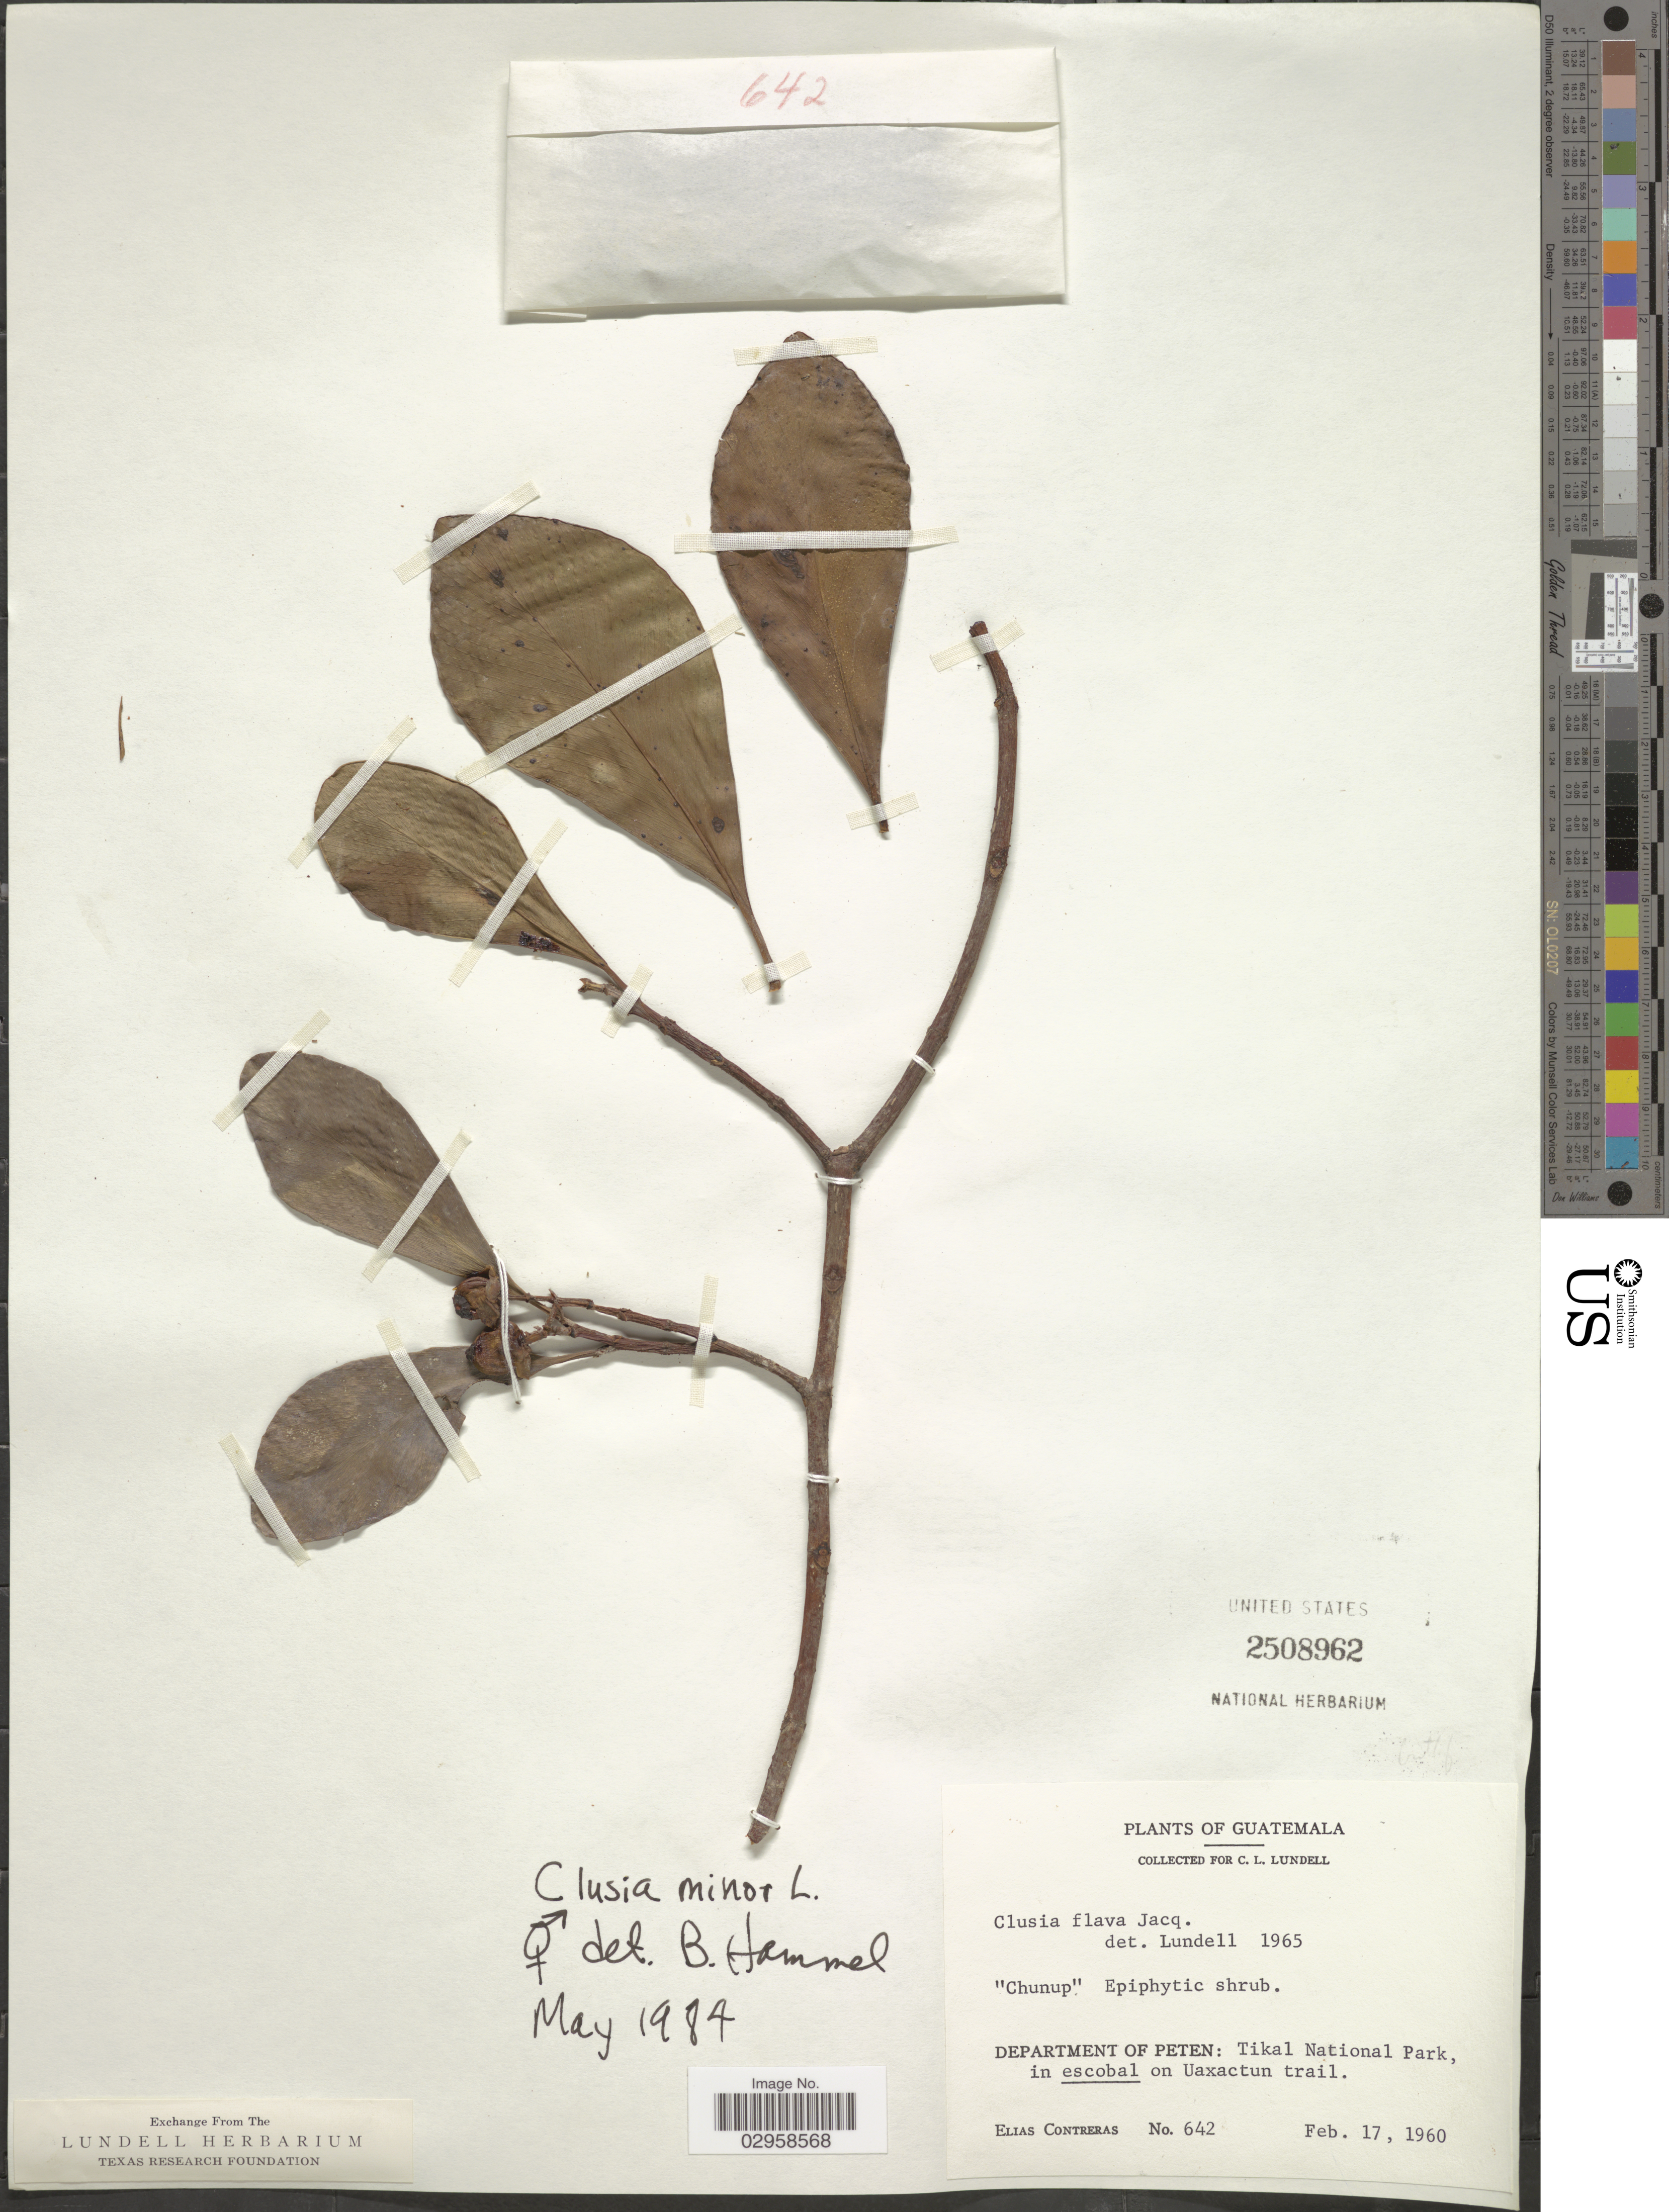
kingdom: Plantae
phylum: Tracheophyta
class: Magnoliopsida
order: Malpighiales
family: Clusiaceae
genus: Clusia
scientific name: Clusia minor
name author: L.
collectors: E. Contreras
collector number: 642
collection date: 1960-02-17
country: Guatemala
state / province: El Petén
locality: Department of Peten: Tikal National Park, in escobal on Uaxactun trail.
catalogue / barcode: US 2508962